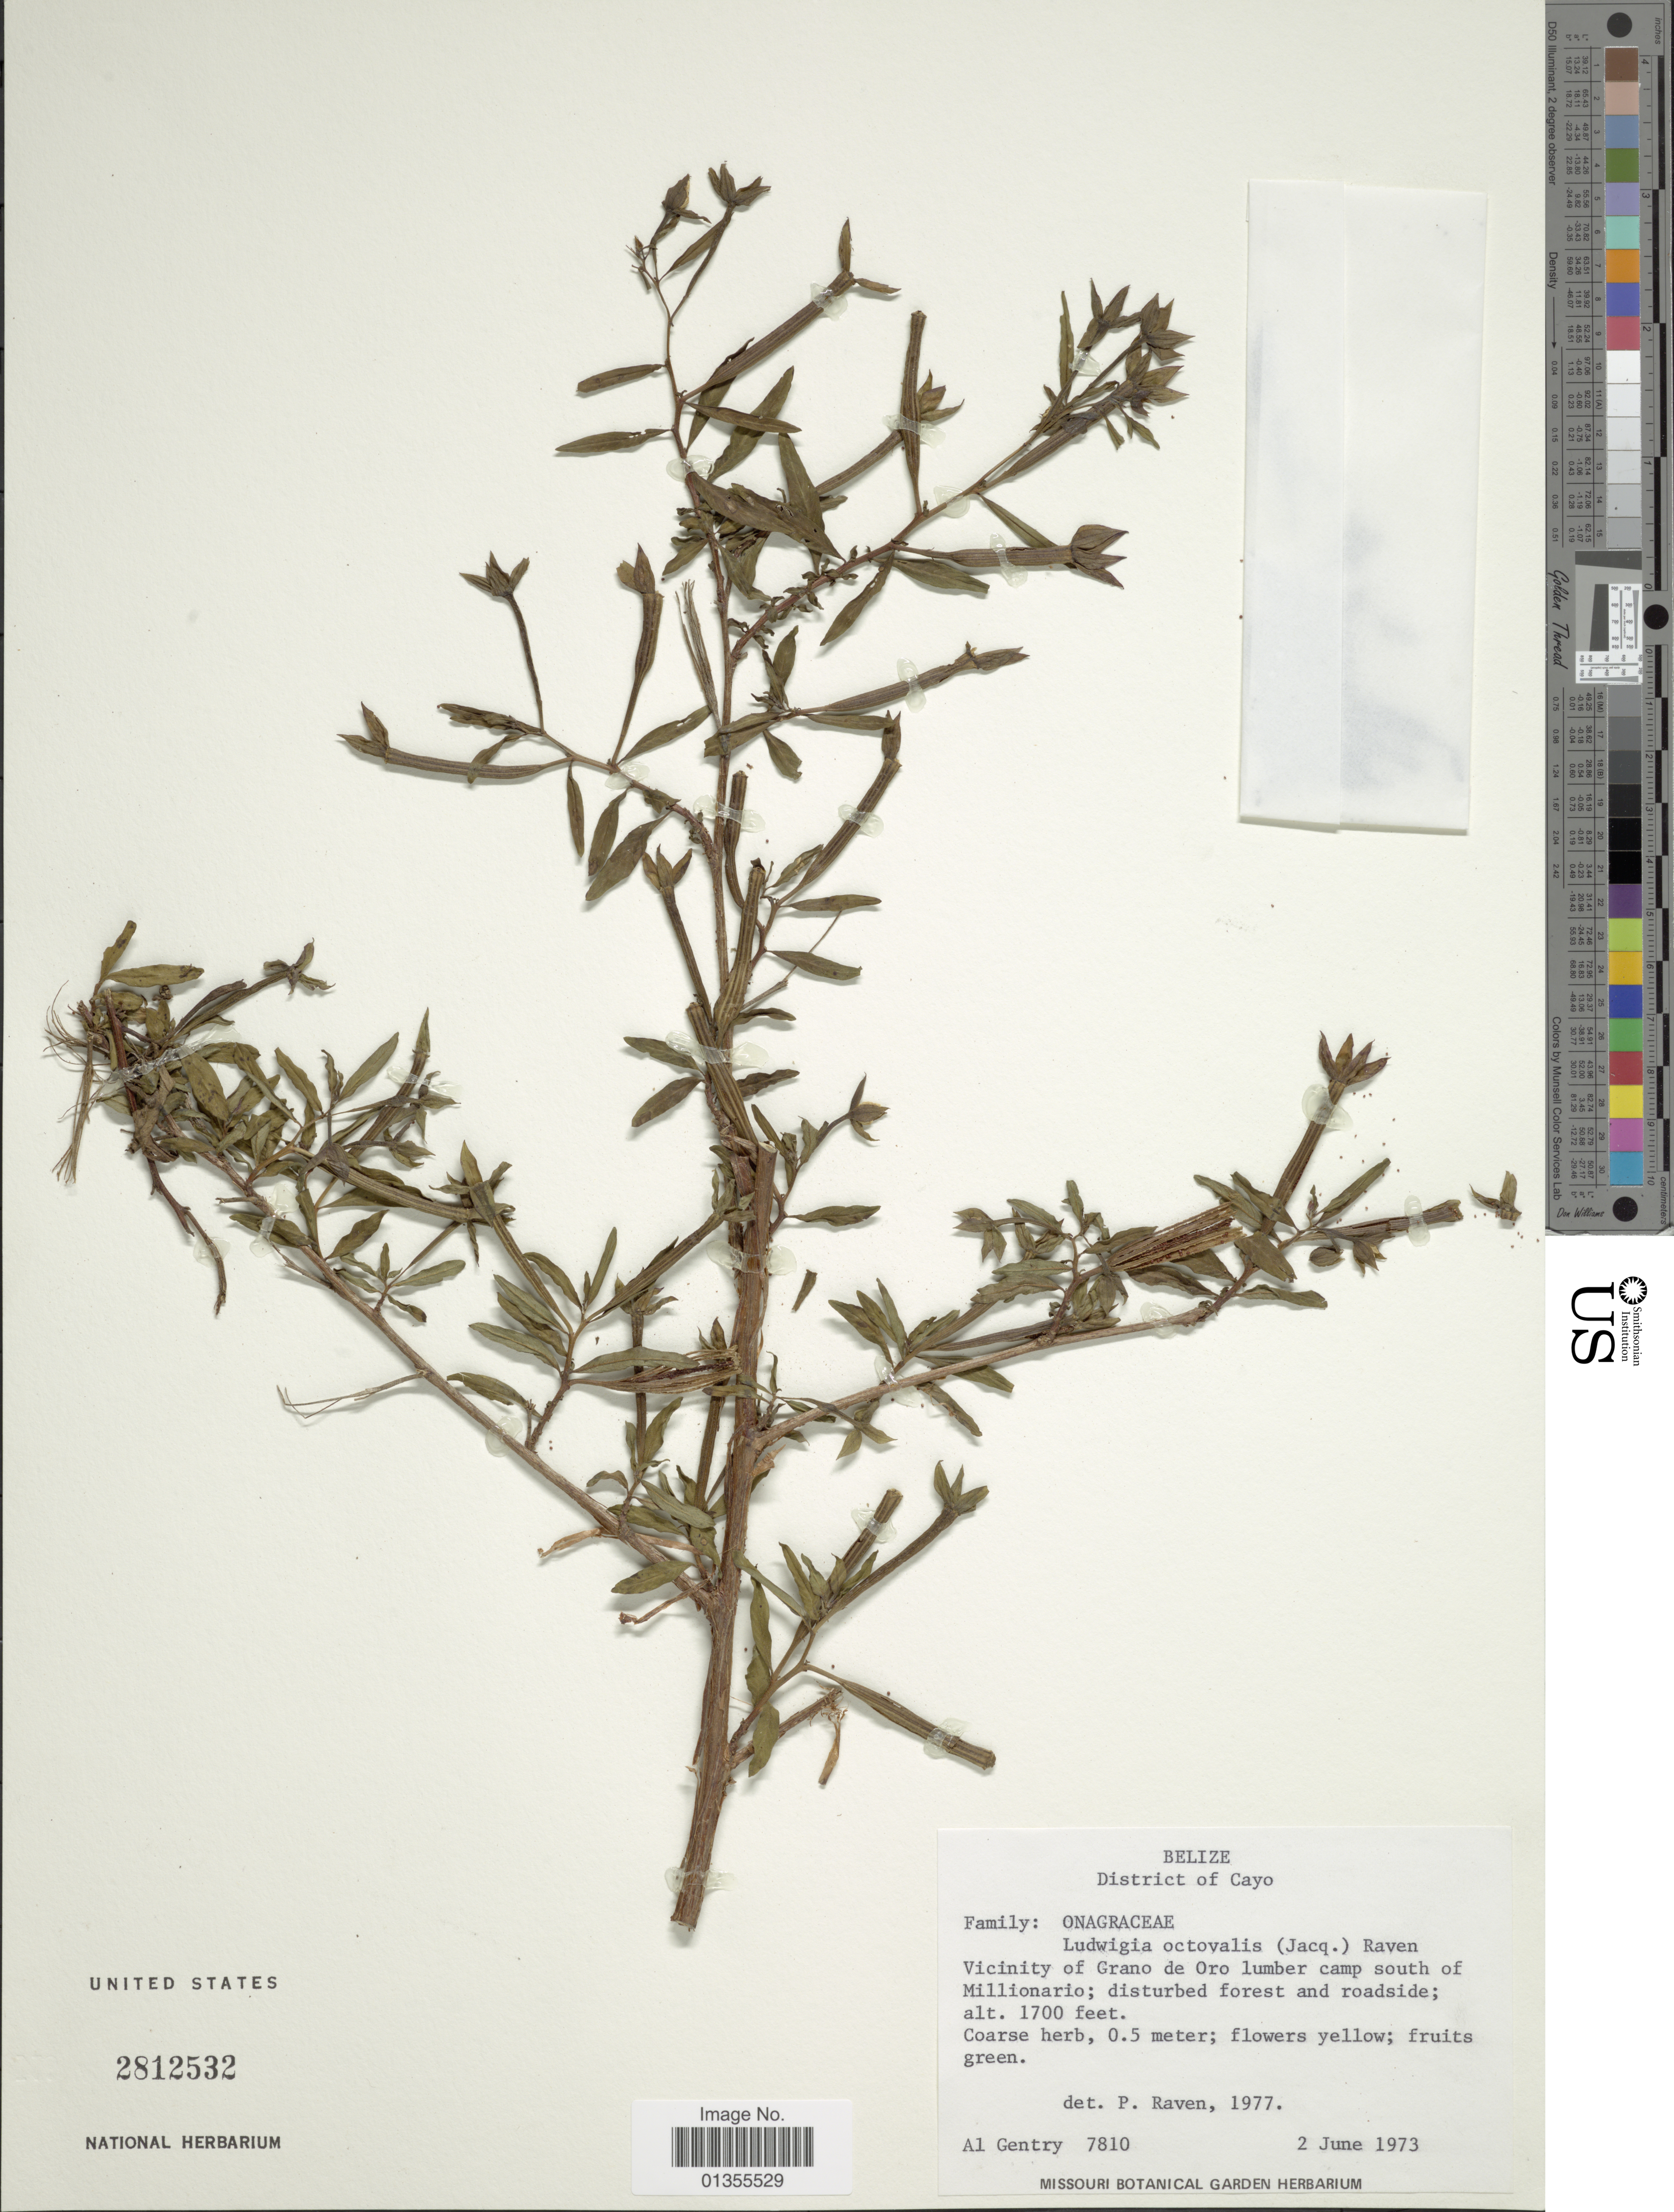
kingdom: Plantae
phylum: Tracheophyta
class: Magnoliopsida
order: Myrtales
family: Onagraceae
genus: Ludwigia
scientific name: Ludwigia octovalvis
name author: (Jacq.) P.H. Raven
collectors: A. H. Gentry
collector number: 7810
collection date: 1973-06-02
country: Belize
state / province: Cayo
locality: District of Cayo. Vicinity of Grano de Oro lumber camp south of Millionario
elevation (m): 518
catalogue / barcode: US 2812532